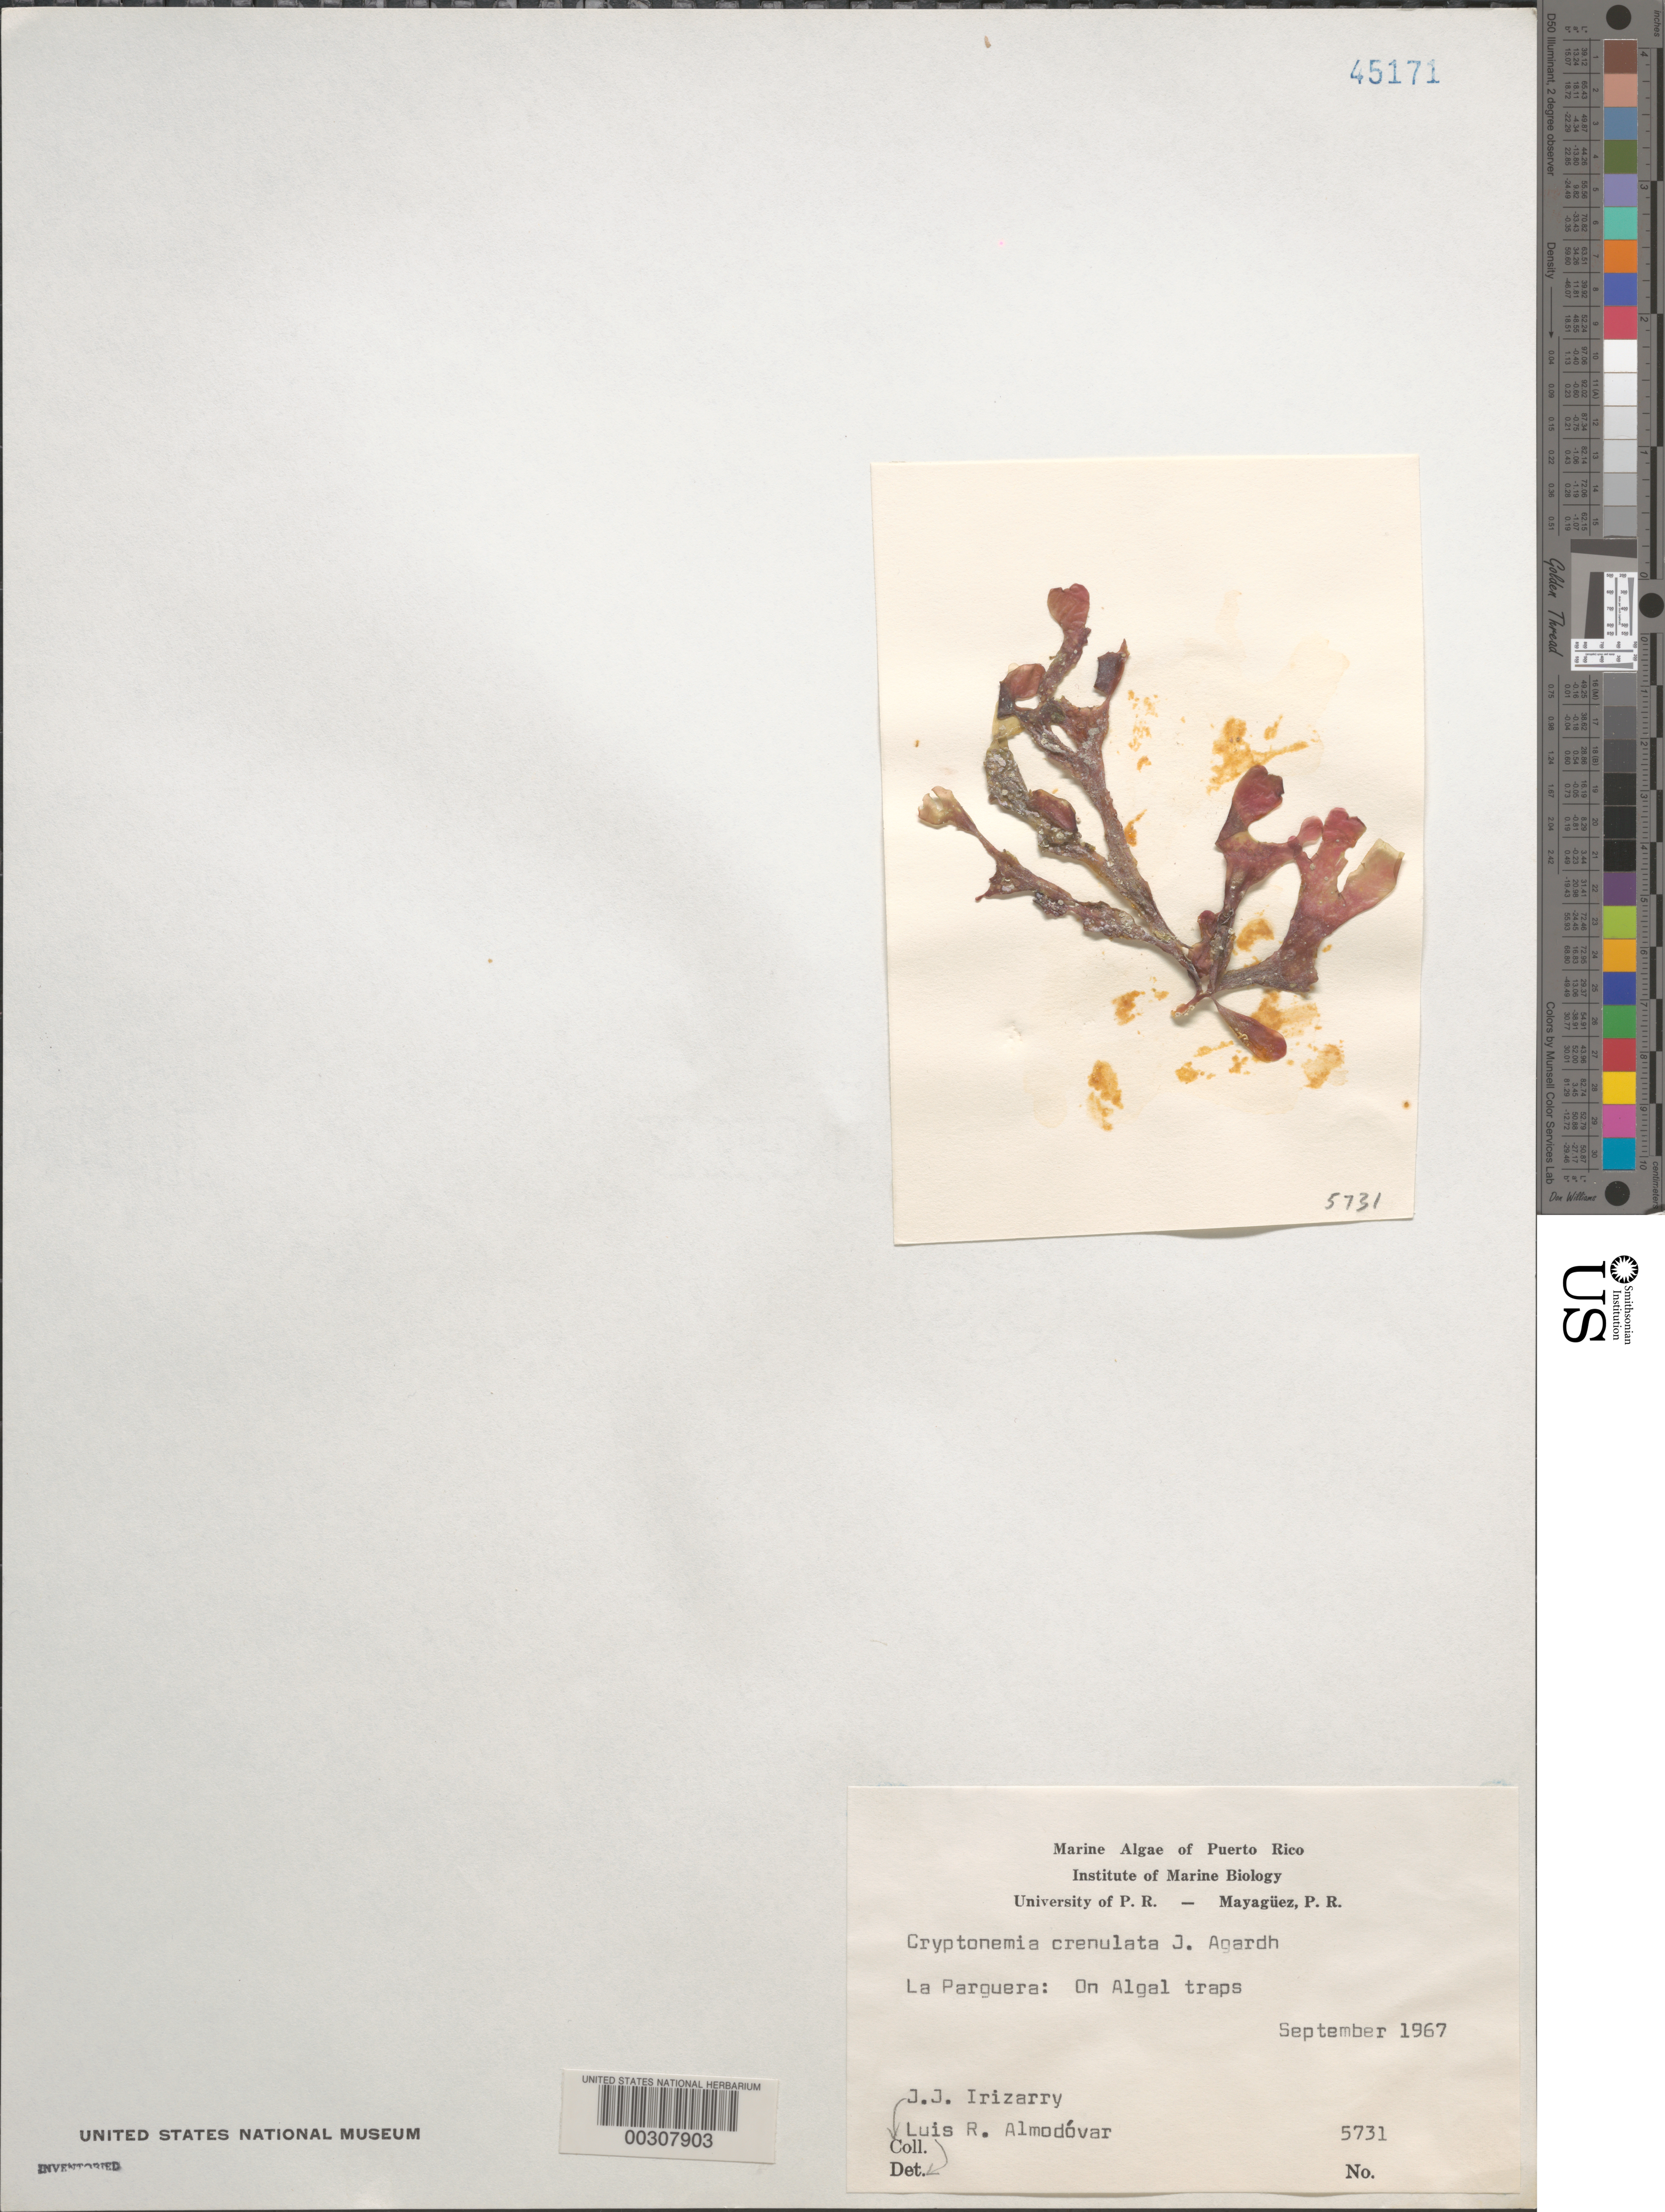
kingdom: Plantae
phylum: Rhodophyta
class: Florideophyceae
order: Halymeniales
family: Halymeniaceae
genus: Cryptonemia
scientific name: Cryptonemia crenulata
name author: (J. Agardh) J. Agardh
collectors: J. Irizarry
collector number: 5731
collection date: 1967-09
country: Puerto Rico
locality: La Parguera: On Algal traps.